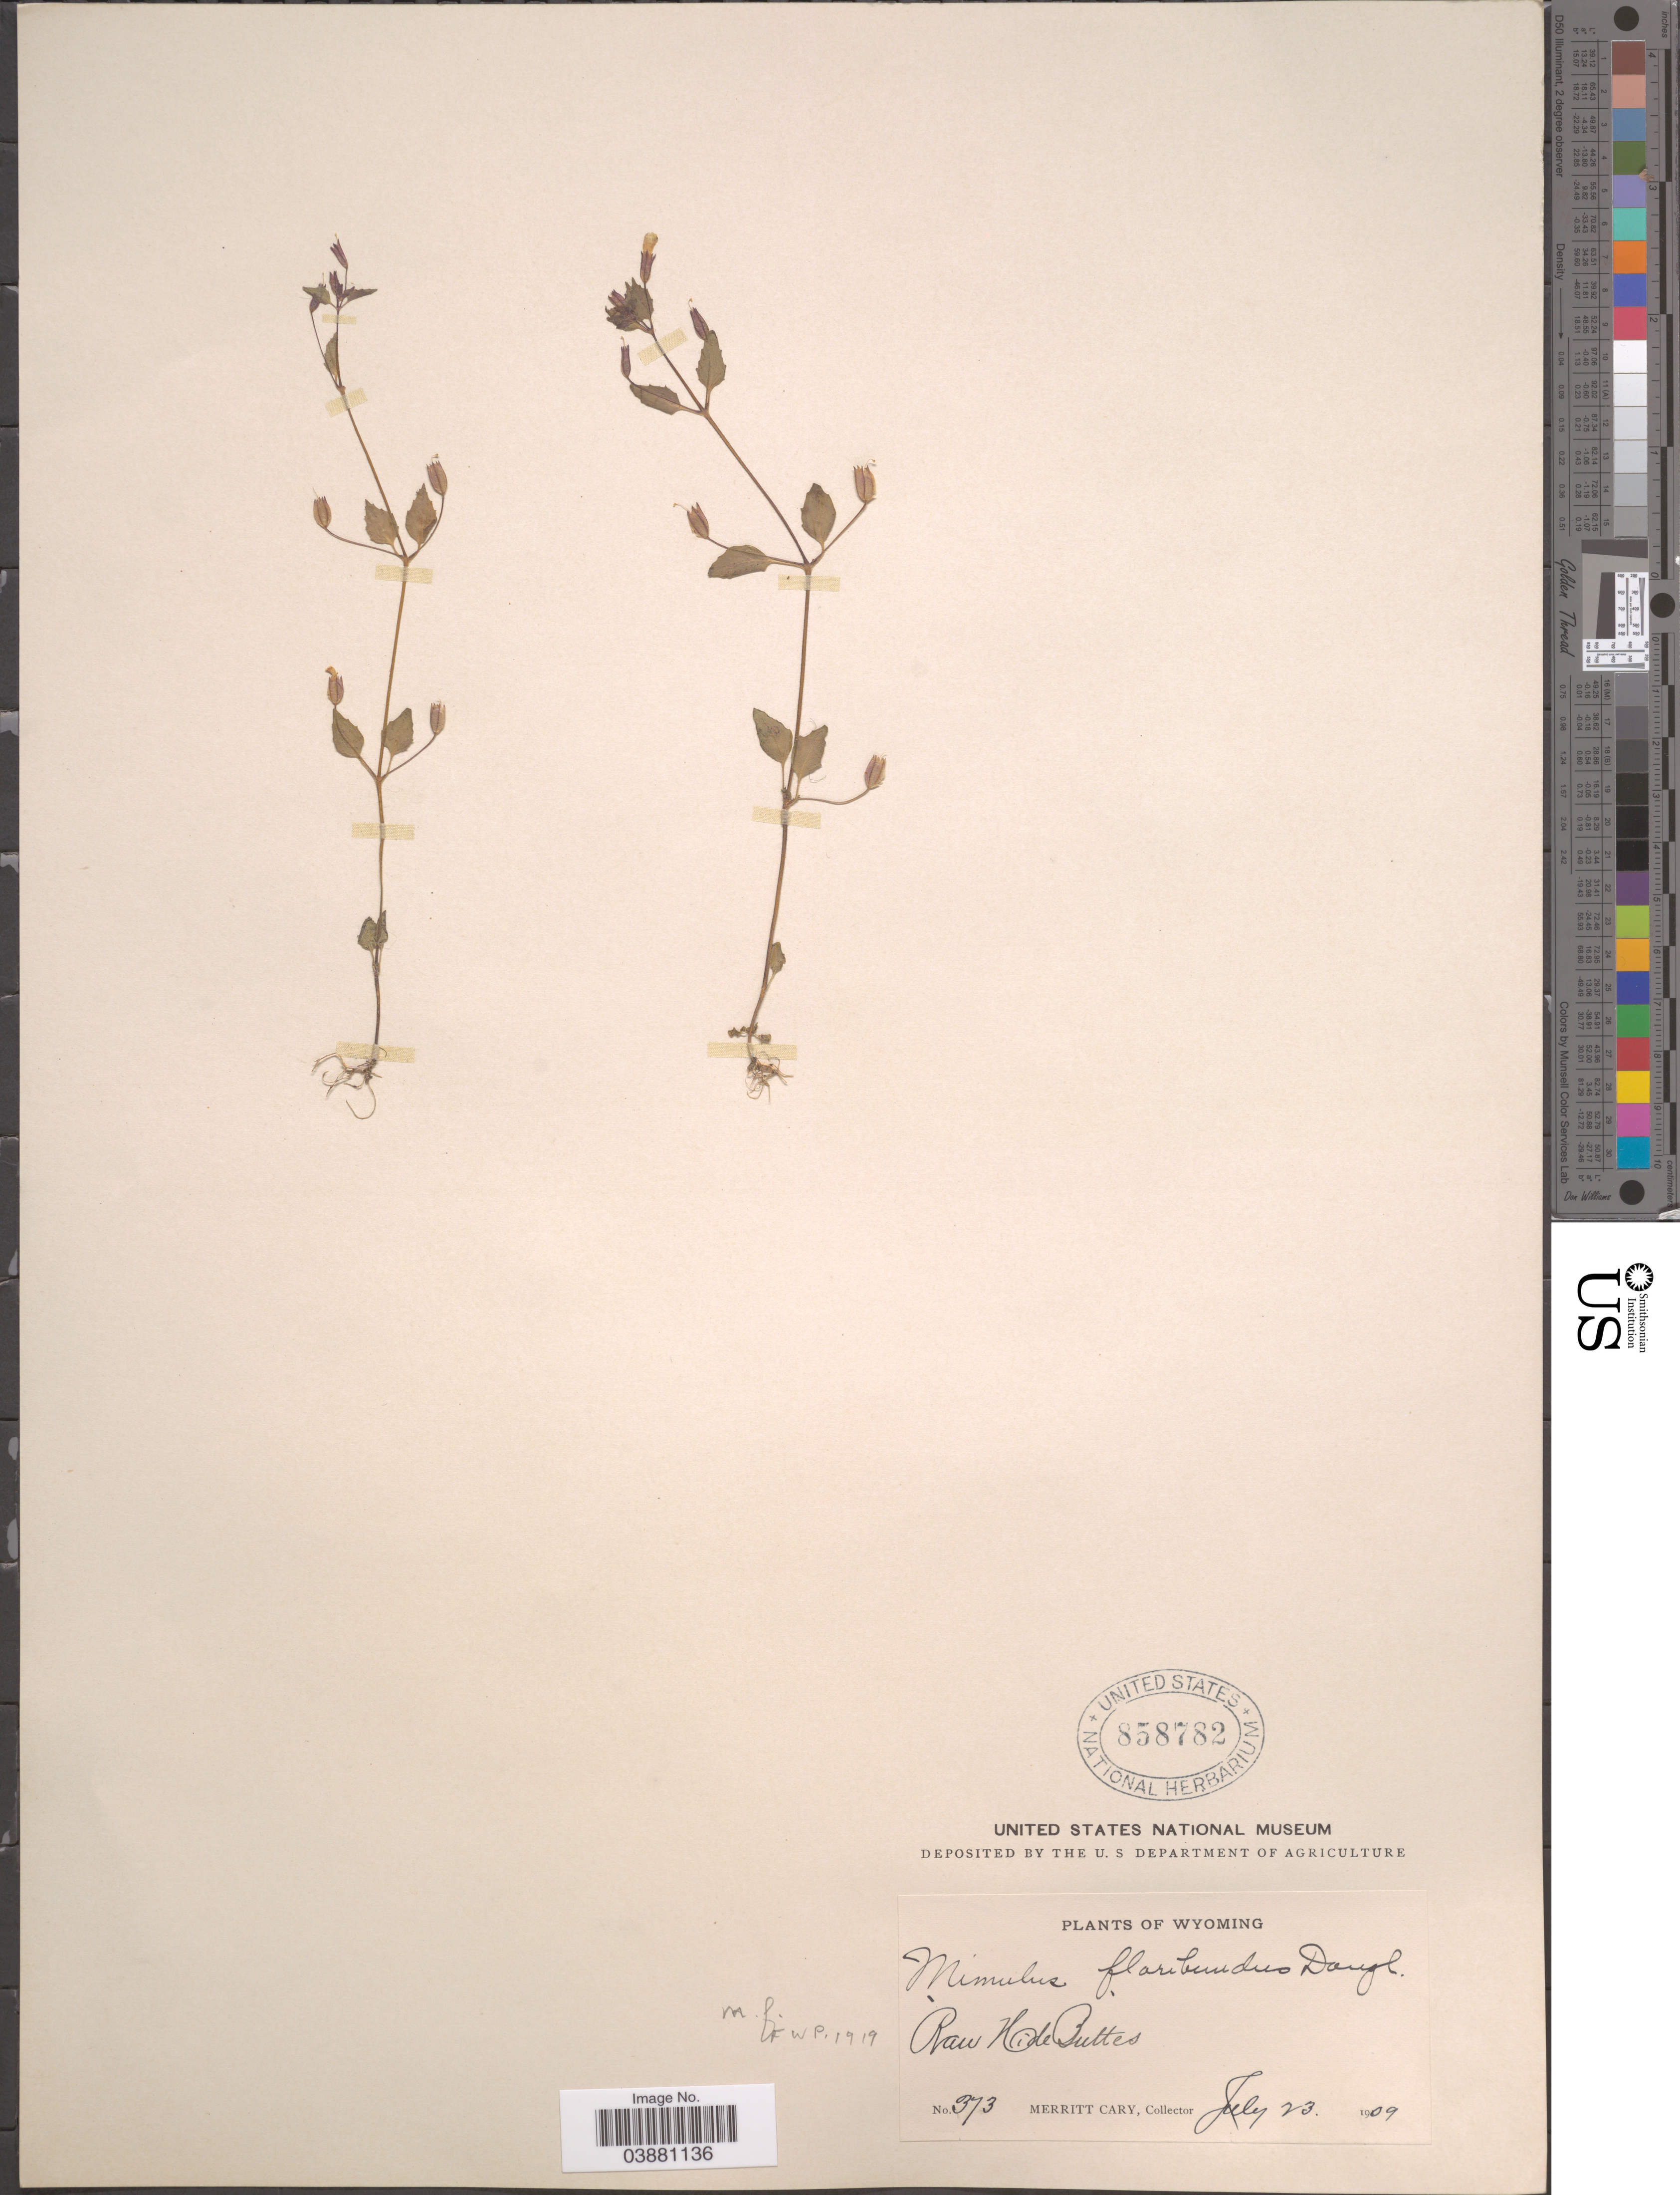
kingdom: Plantae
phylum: Tracheophyta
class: Magnoliopsida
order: Lamiales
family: Phrymaceae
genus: Mimulus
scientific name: Mimulus floribundus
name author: Douglas ex Lindl.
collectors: M. Cary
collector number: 373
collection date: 1909-07-23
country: United States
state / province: Wyoming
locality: Raw Hide Buttes.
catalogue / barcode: US 858782